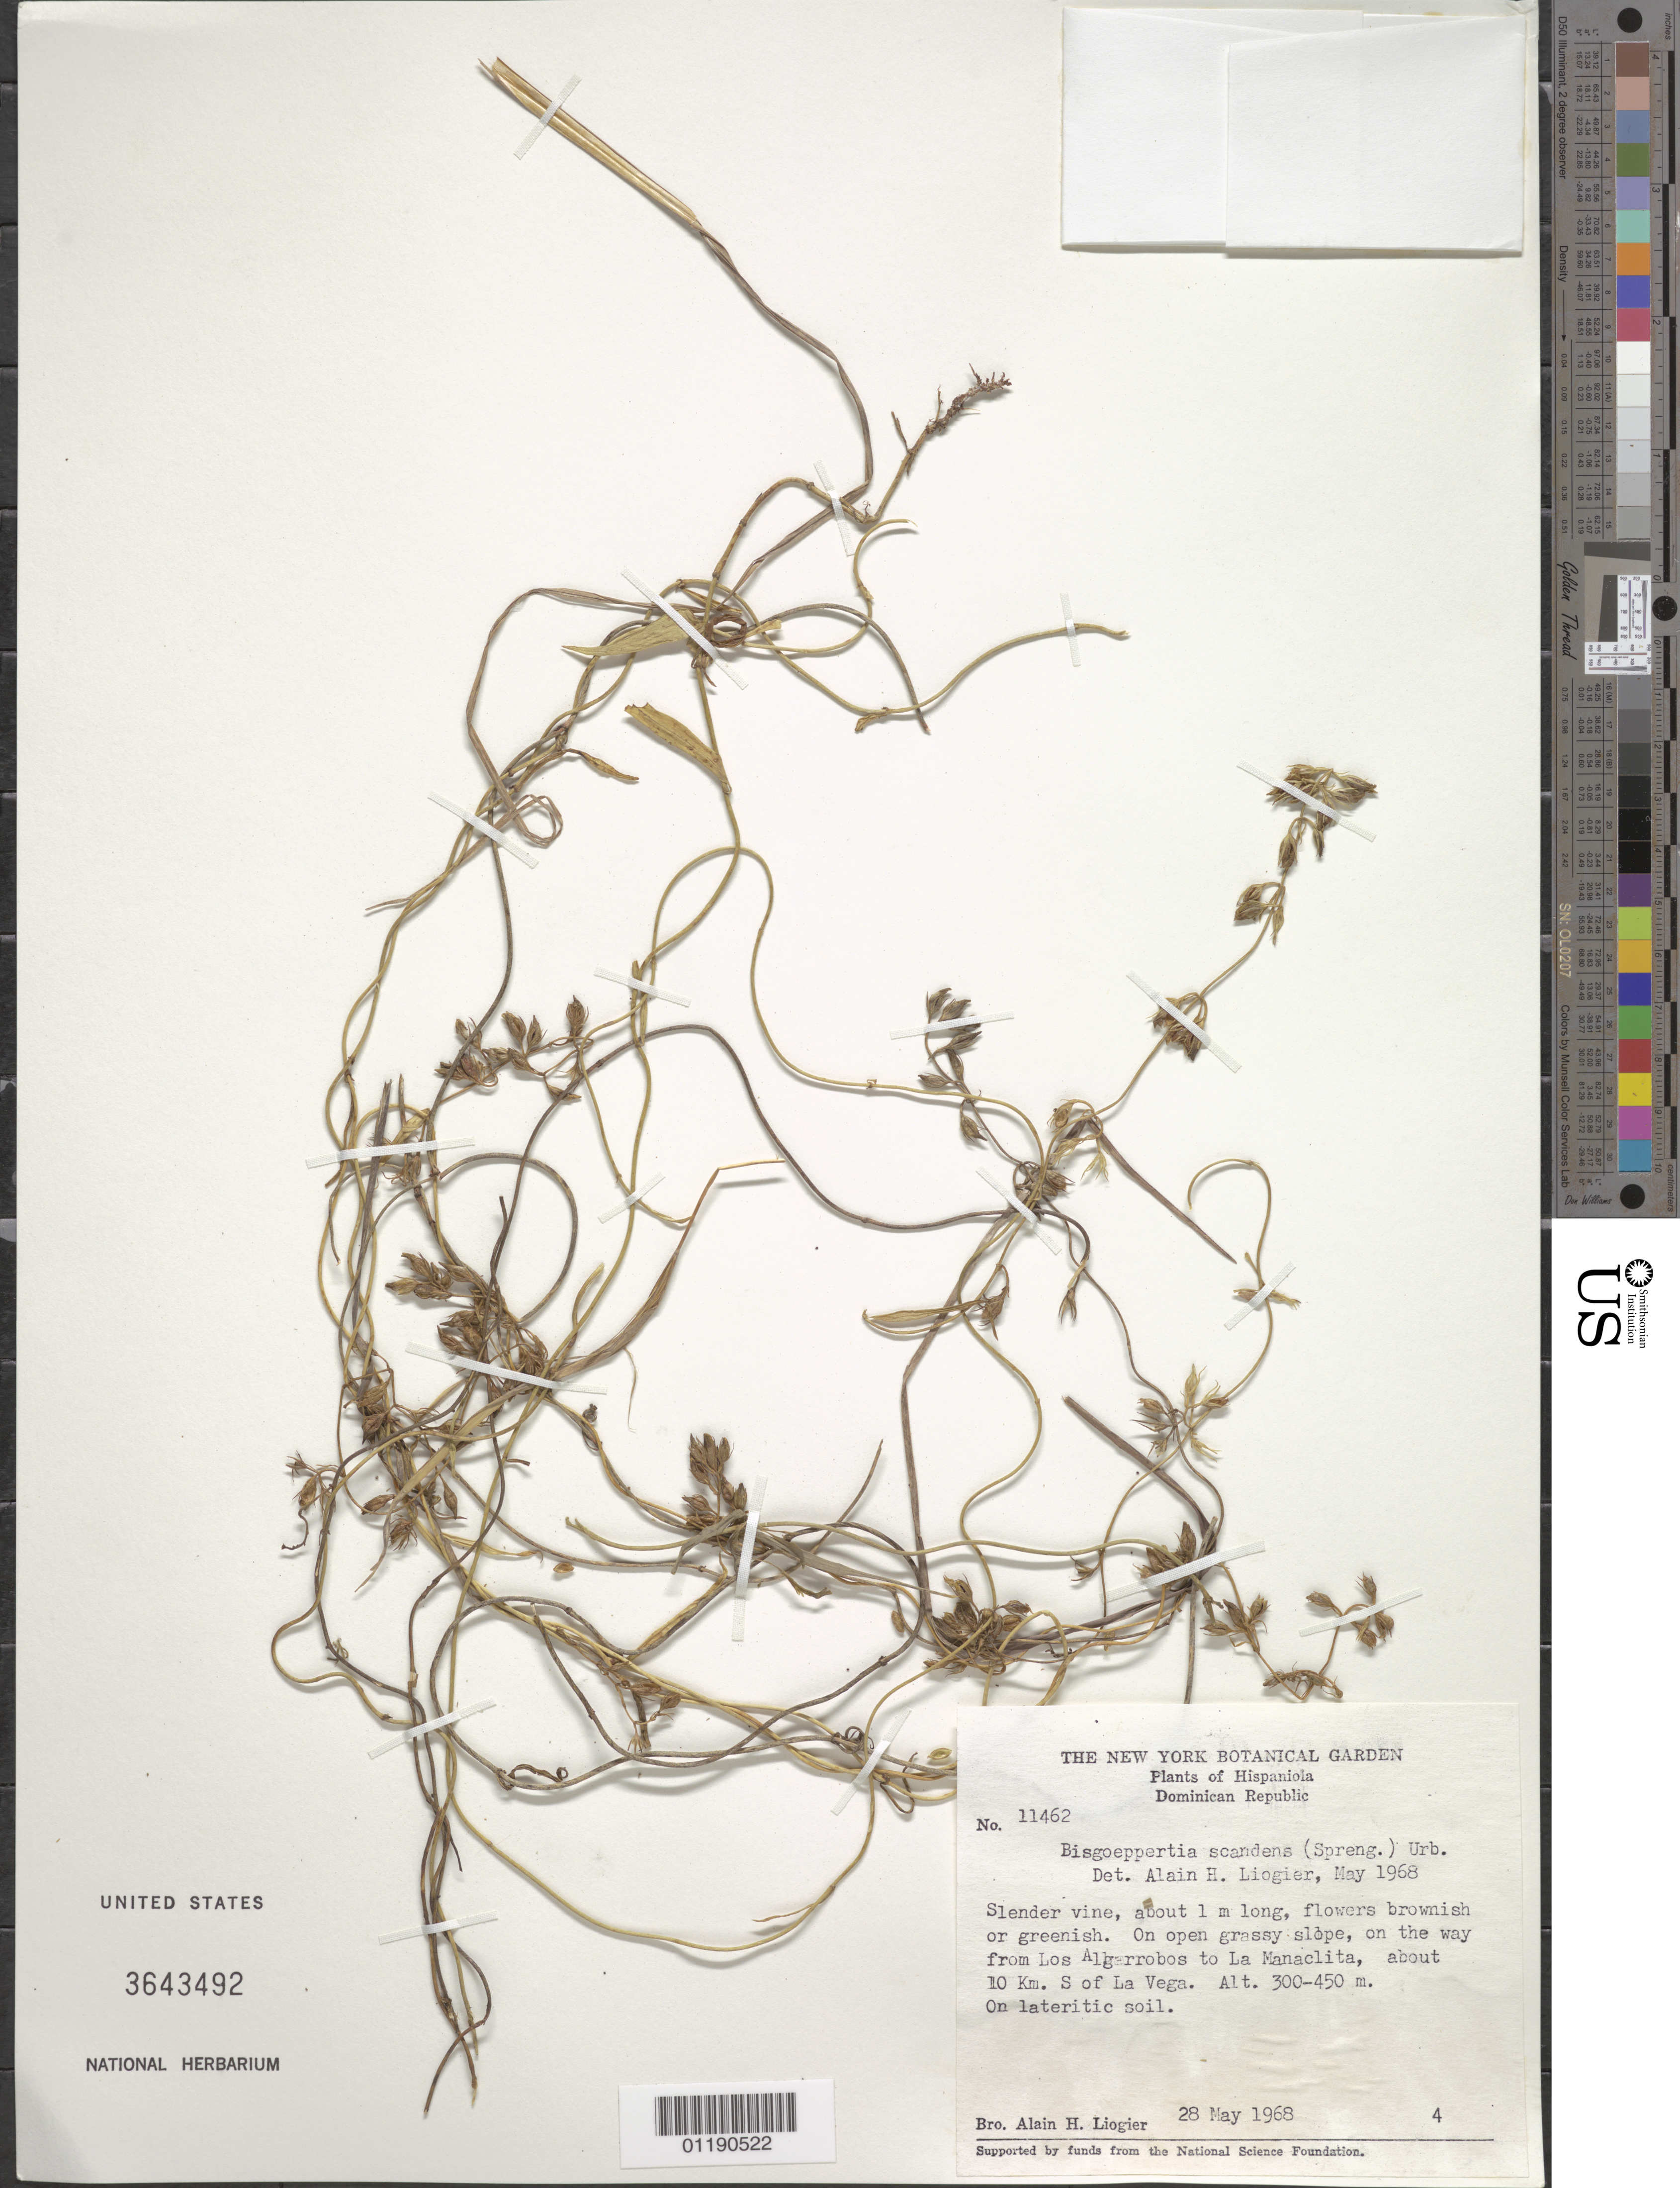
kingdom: Plantae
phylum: Tracheophyta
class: Magnoliopsida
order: Gentianales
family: Gentianaceae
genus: Bisgoeppertia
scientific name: Bisgoeppertia scandens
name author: (Spreng.) Urb.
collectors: A. H. Liogier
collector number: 11462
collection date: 1968-05-28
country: Dominican Republic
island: Hispaniola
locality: On the way from Los Algarrobos to La Manaclita.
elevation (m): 300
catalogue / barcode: US 3643492